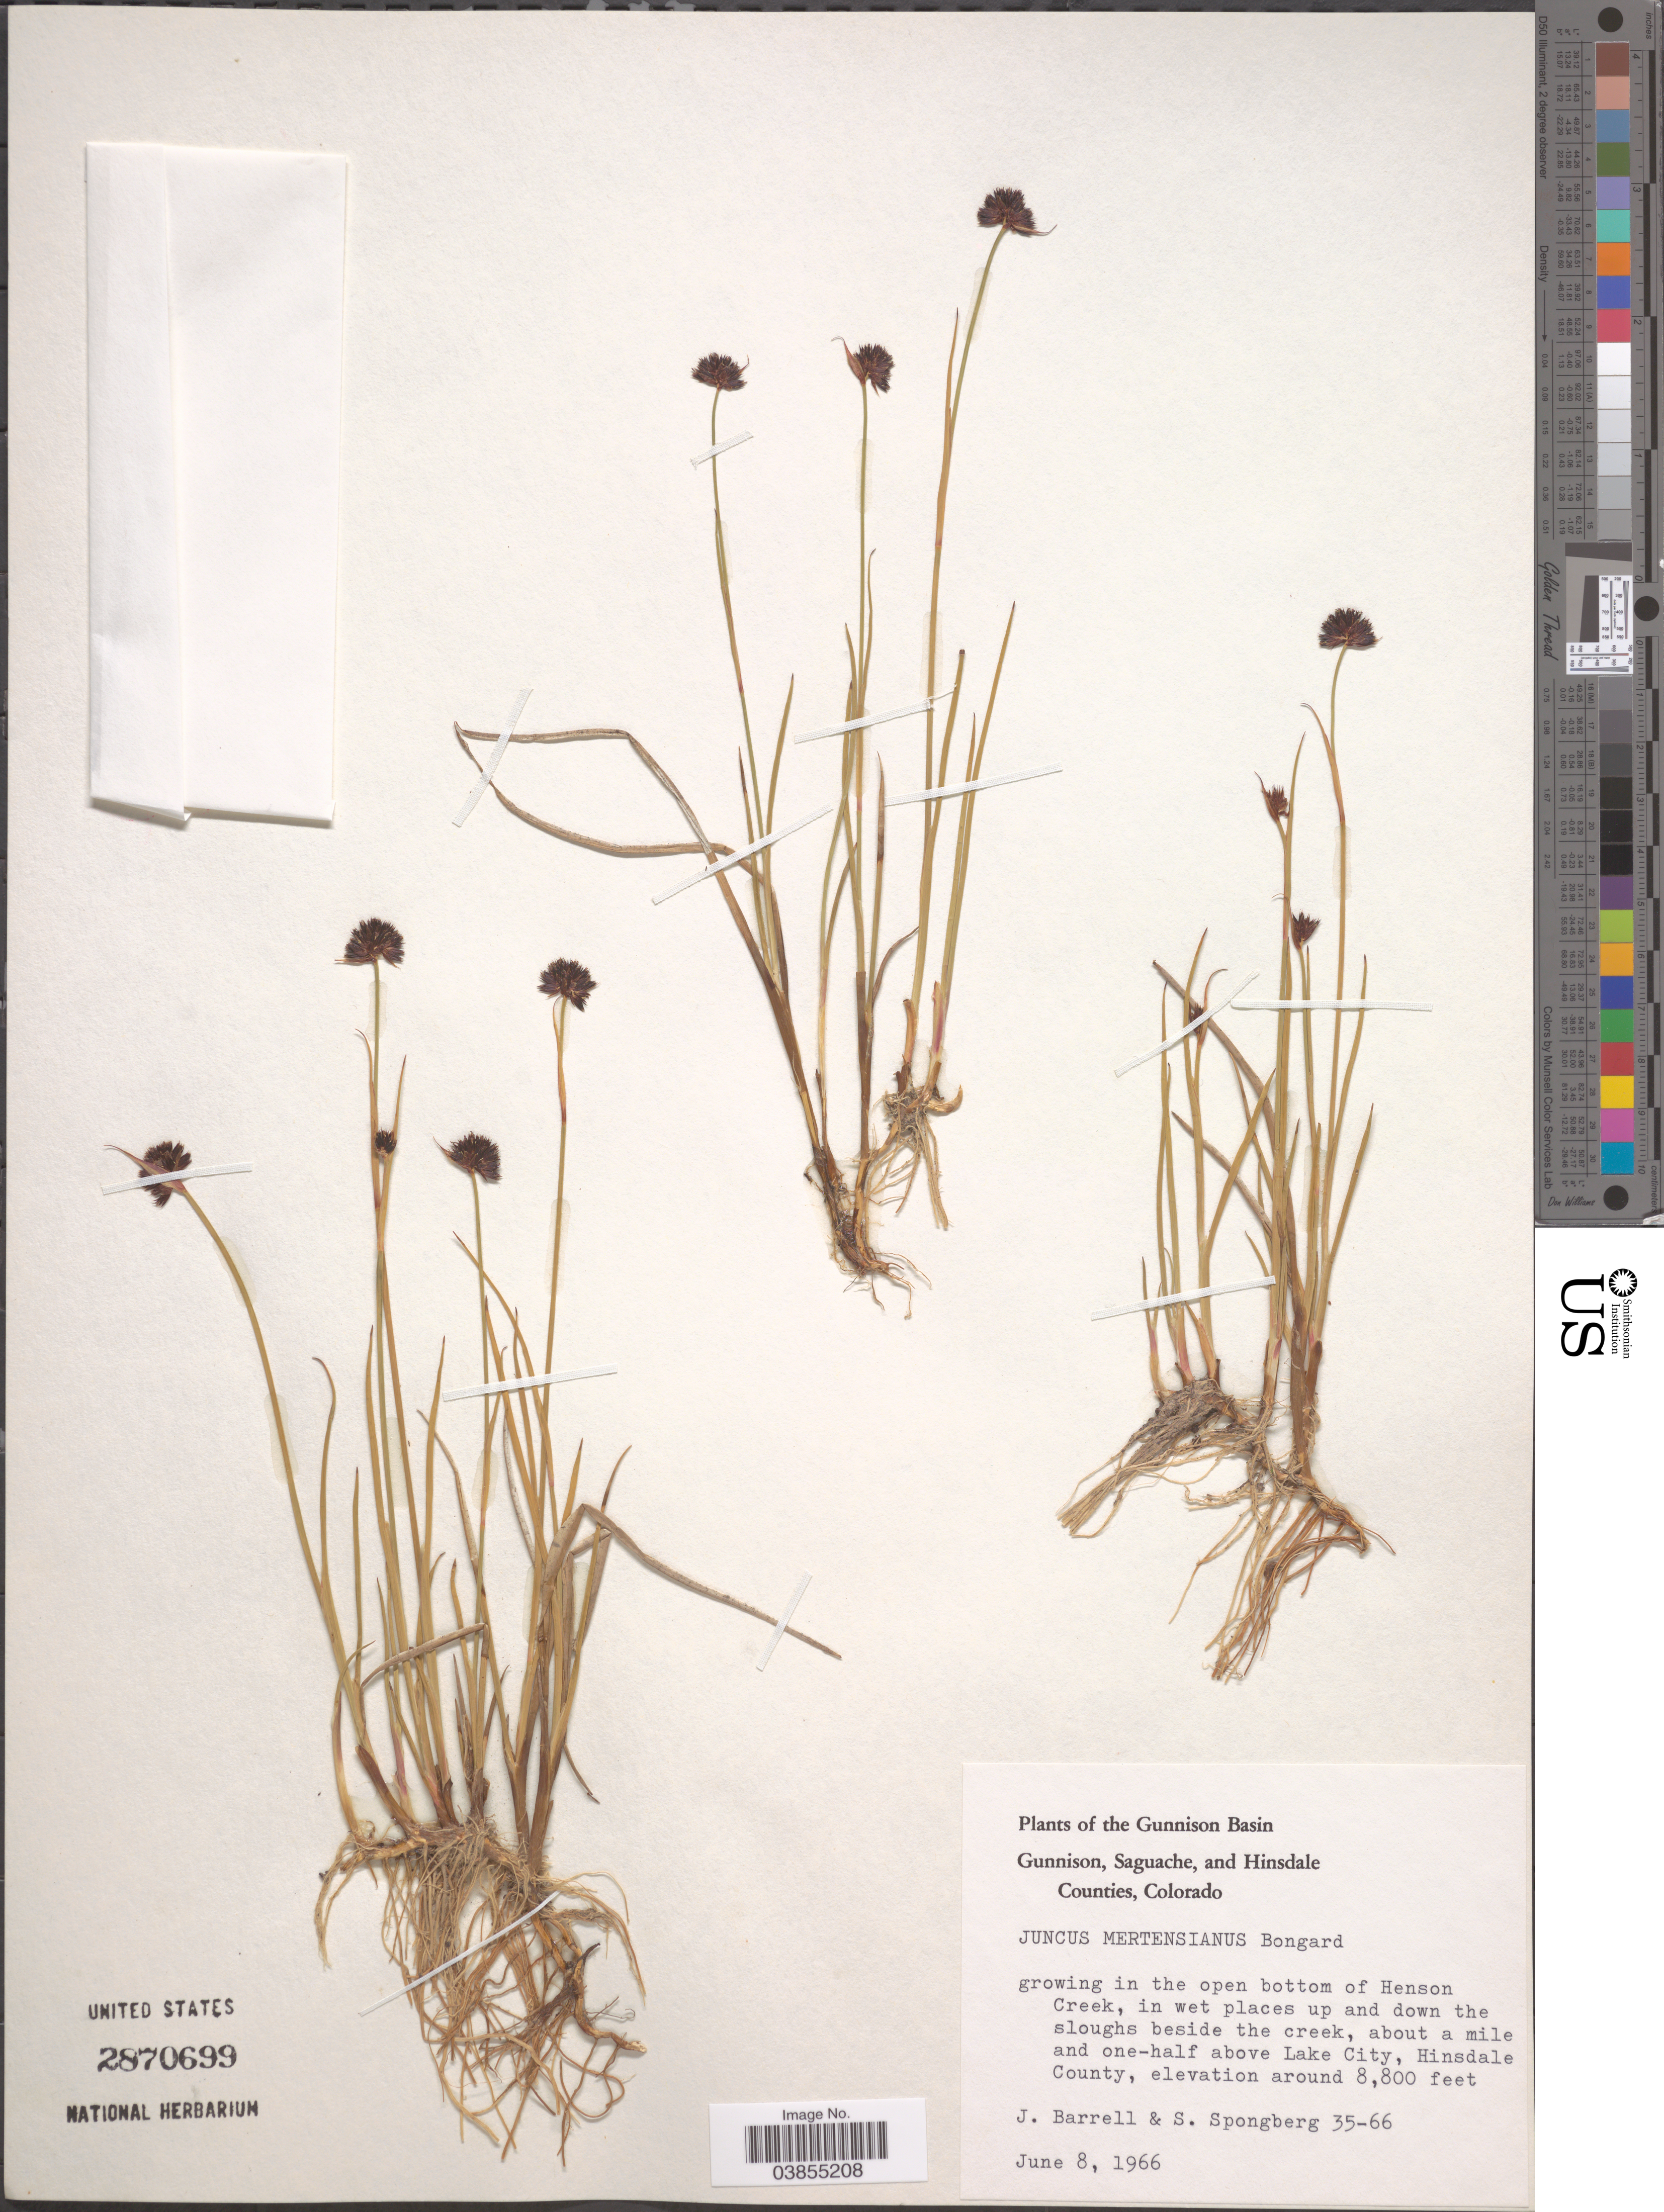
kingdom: Plantae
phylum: Tracheophyta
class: Liliopsida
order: Poales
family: Juncaceae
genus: Juncus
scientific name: Juncus mertensianus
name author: Bong.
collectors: J. Barrell & S. A.Spongberg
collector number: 35-66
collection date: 1966-06-08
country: United States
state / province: Colorado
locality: Gunnison Basin, in the open bottom of Henson Creek, in wet places up and down the sloughs beside the creek, about a mile and one-half above Lake City, Hinsdale County.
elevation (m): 2682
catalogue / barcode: US 2870699